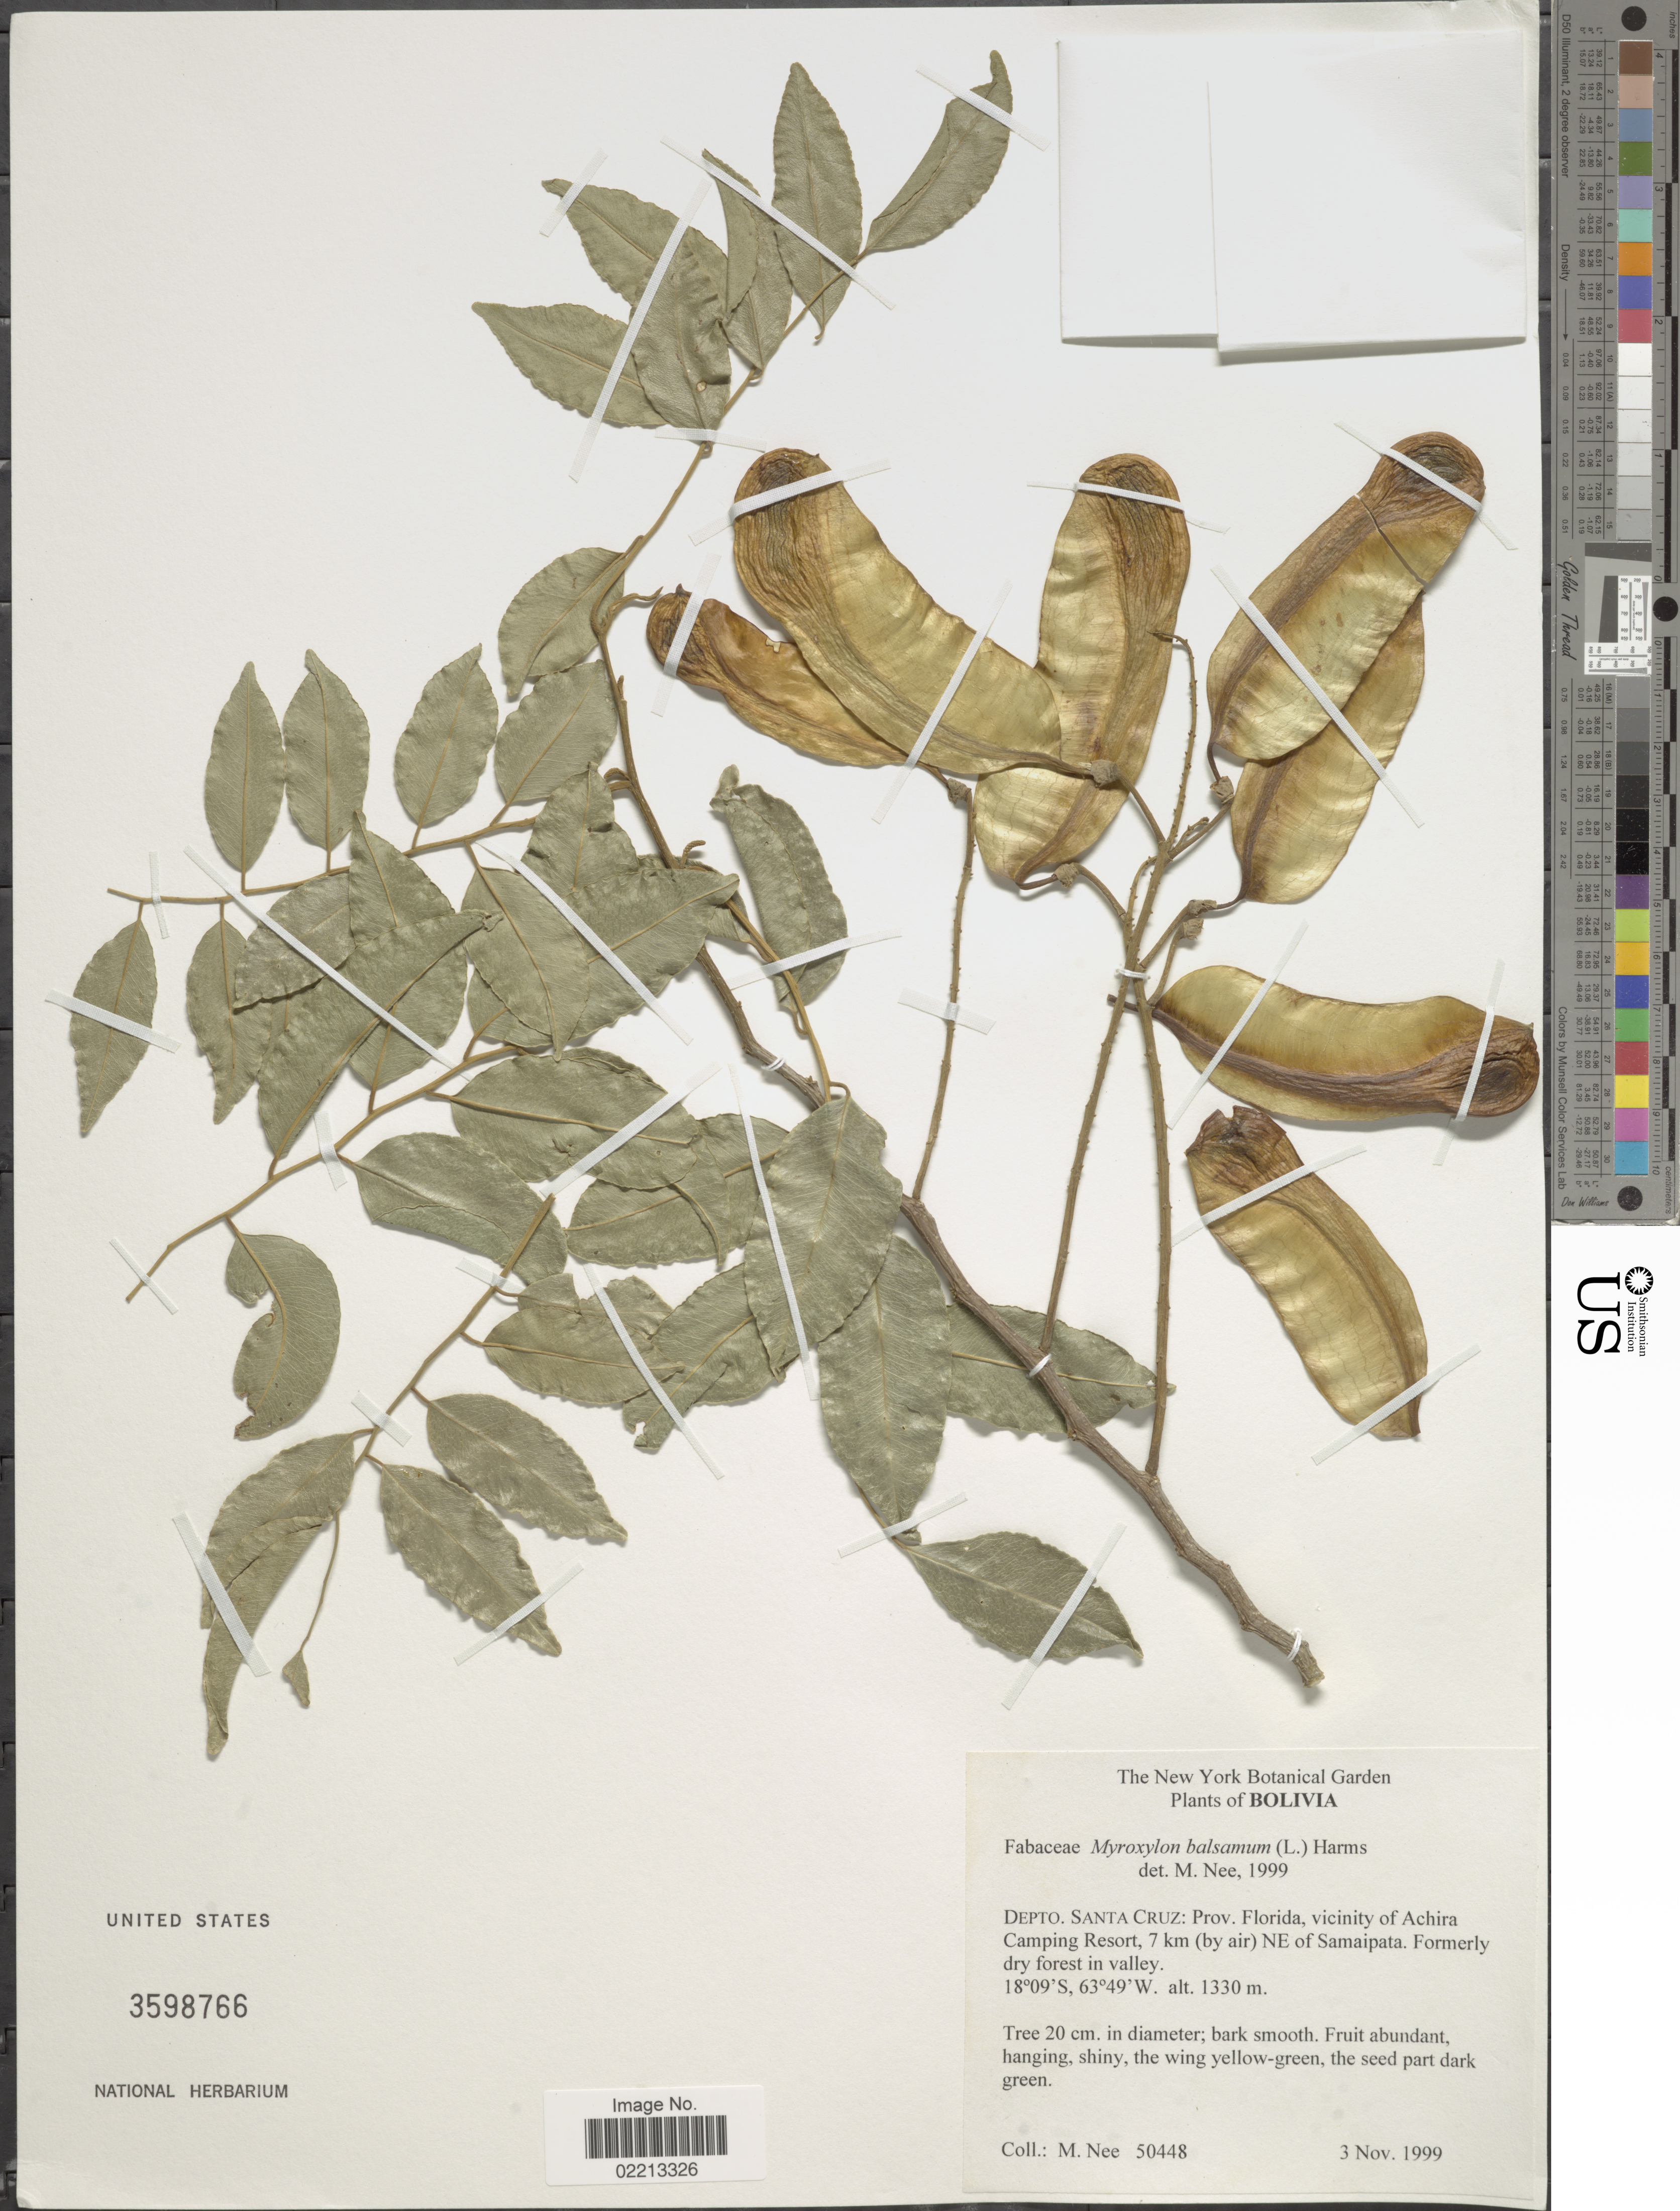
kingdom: Plantae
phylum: Tracheophyta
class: Magnoliopsida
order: Fabales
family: Fabaceae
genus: Myroxylon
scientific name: Myroxylon balsamum var. balsamum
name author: (L.) Harms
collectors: M. Nee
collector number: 50448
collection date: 1999-11-03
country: Bolivia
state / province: Santa Cruz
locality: Prov. Florida, vicinity of Achira Camping Resort, 7 km (by air) NE of Samaipata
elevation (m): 1330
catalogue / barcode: US 3598766